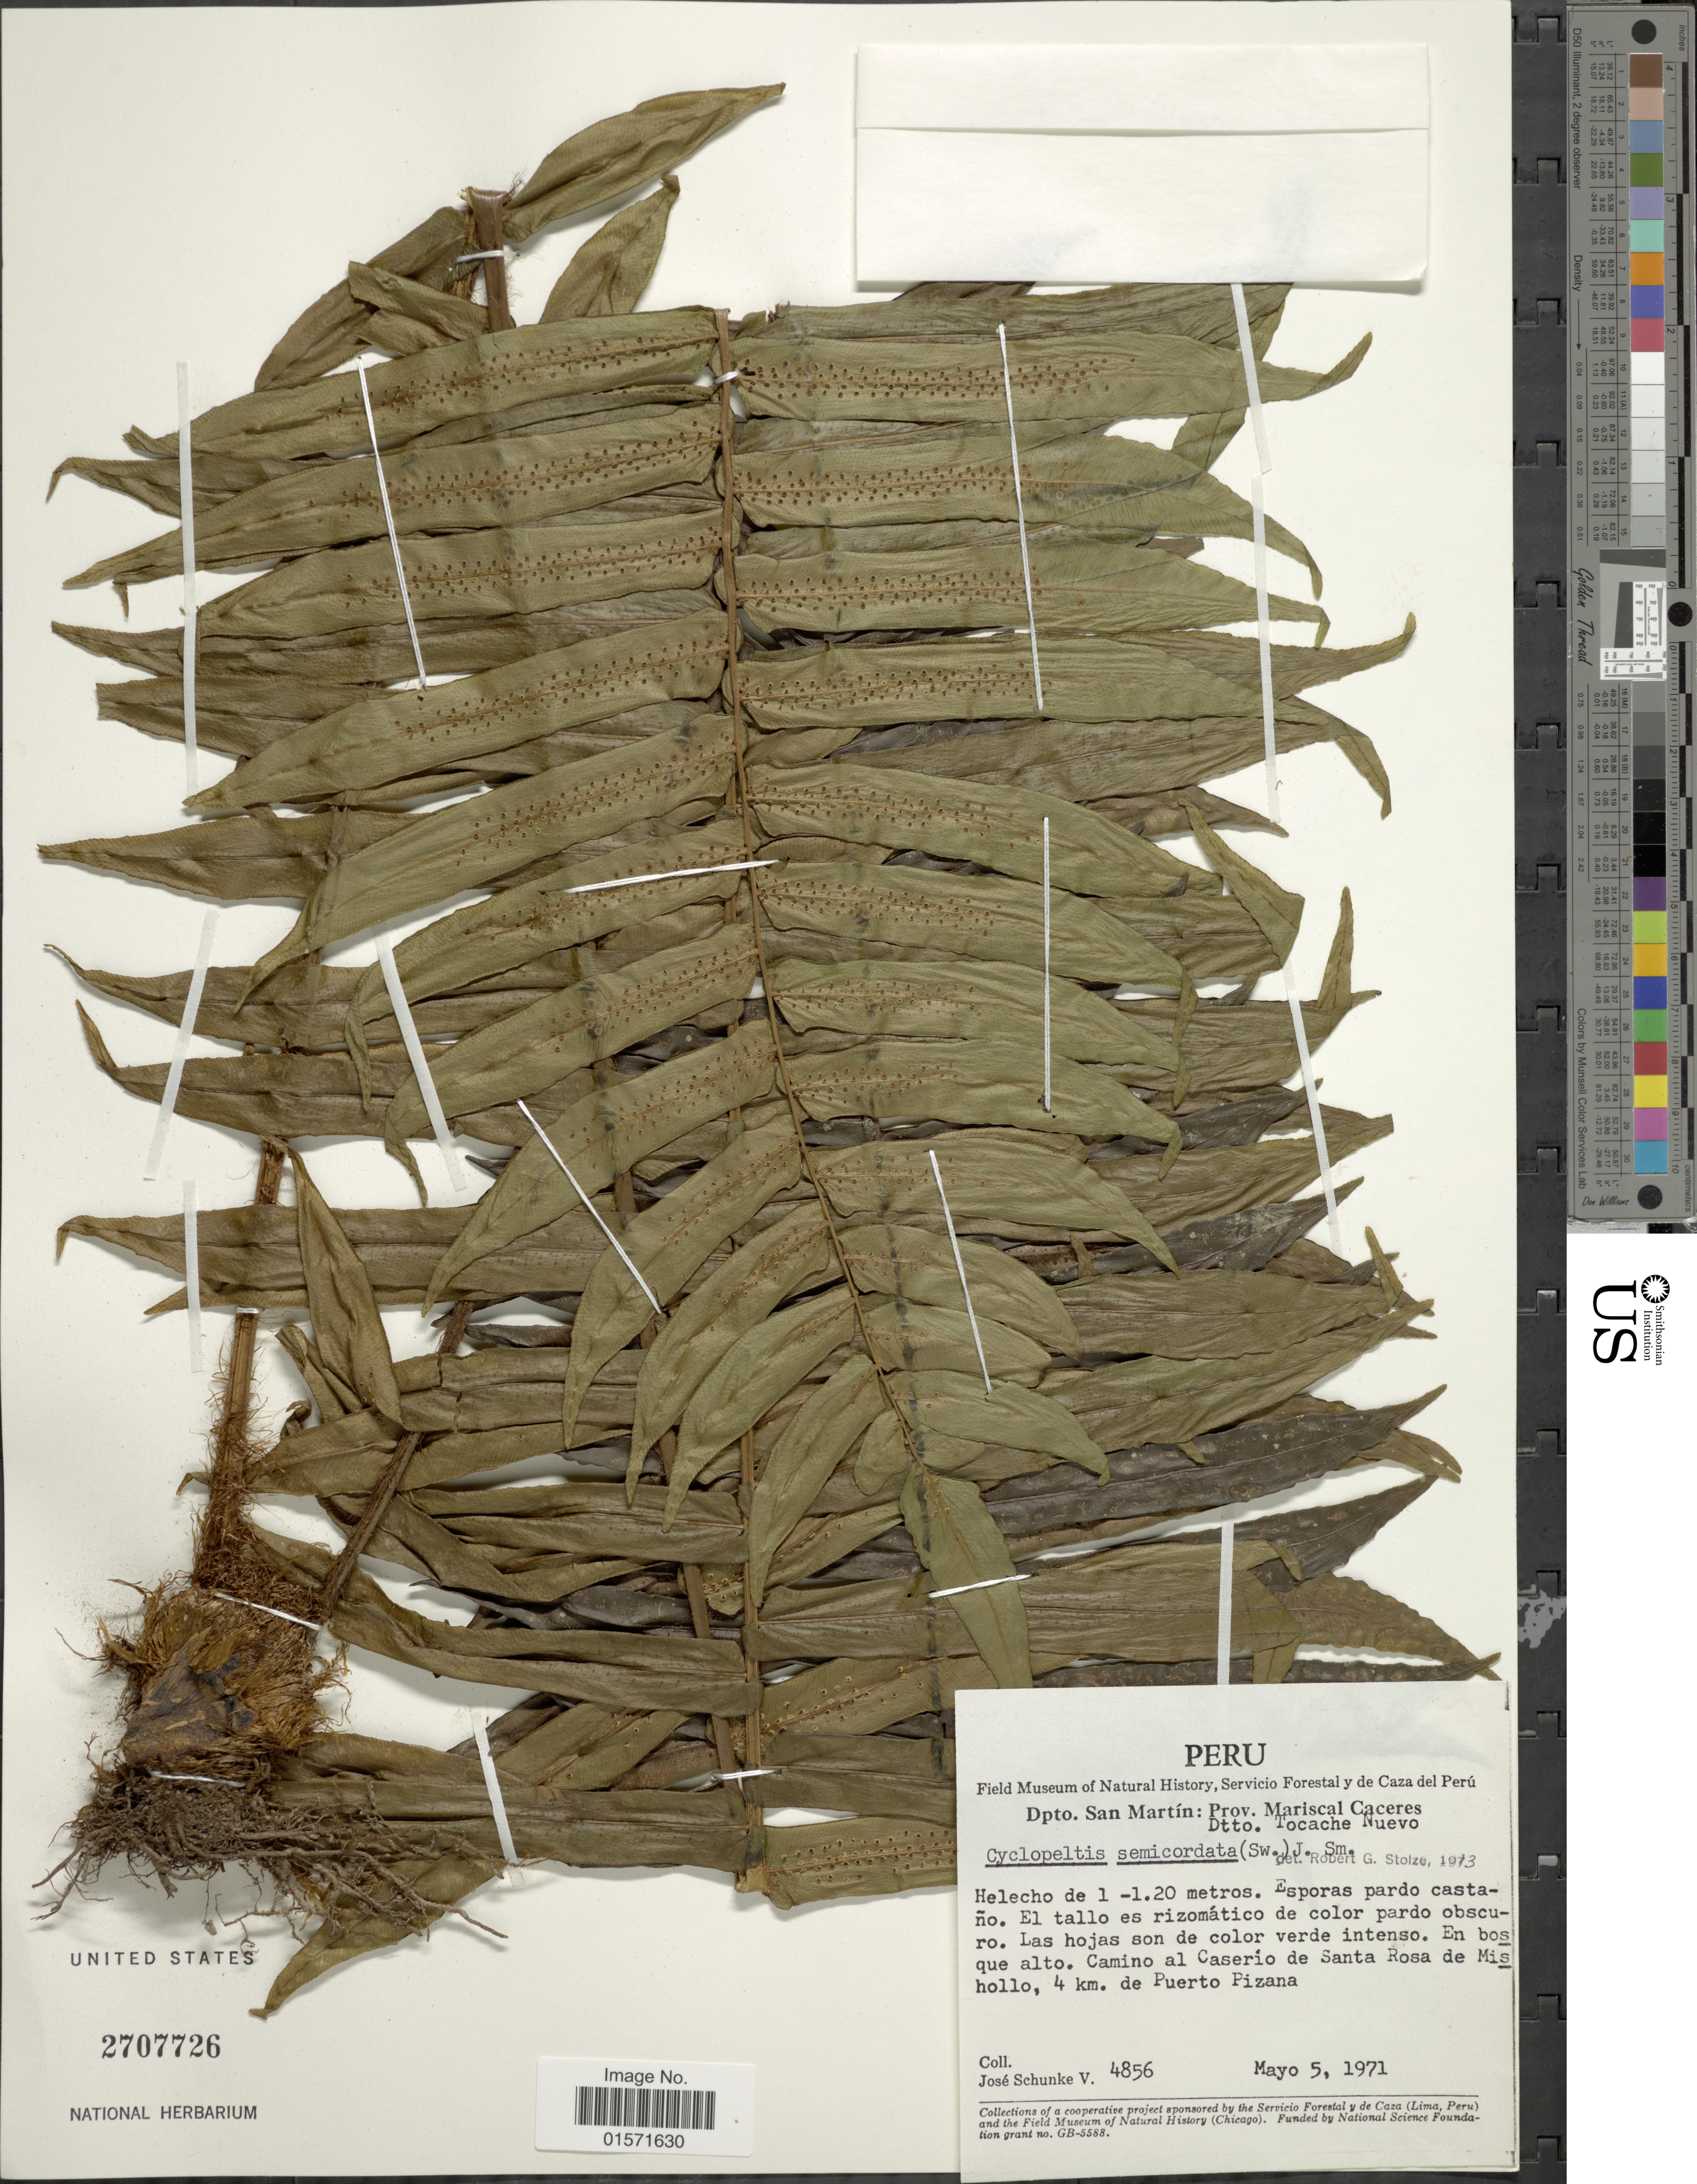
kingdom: Plantae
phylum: Tracheophyta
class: Polypodiopsida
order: Polypodiales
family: Lomariopsidaceae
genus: Cyclopeltis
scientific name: Cyclopeltis semicordata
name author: (Sw.) J. Sm.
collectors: J. Schunke Vigo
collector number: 4856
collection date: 1971-05-05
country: Peru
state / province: San Martín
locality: Dpto. San Martin: Prov. Mariscal Caceres. Dtto. Tocache Nuevo. Esporas pardo castano. El tallo es rizomatico de color pardo obscuro. Las hojas son de color verde inrtenso. Em bosque alto. Camino al Caserio de Santa Roas de Mishollo, 4 km. de Puerto Pizana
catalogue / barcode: US 2707726